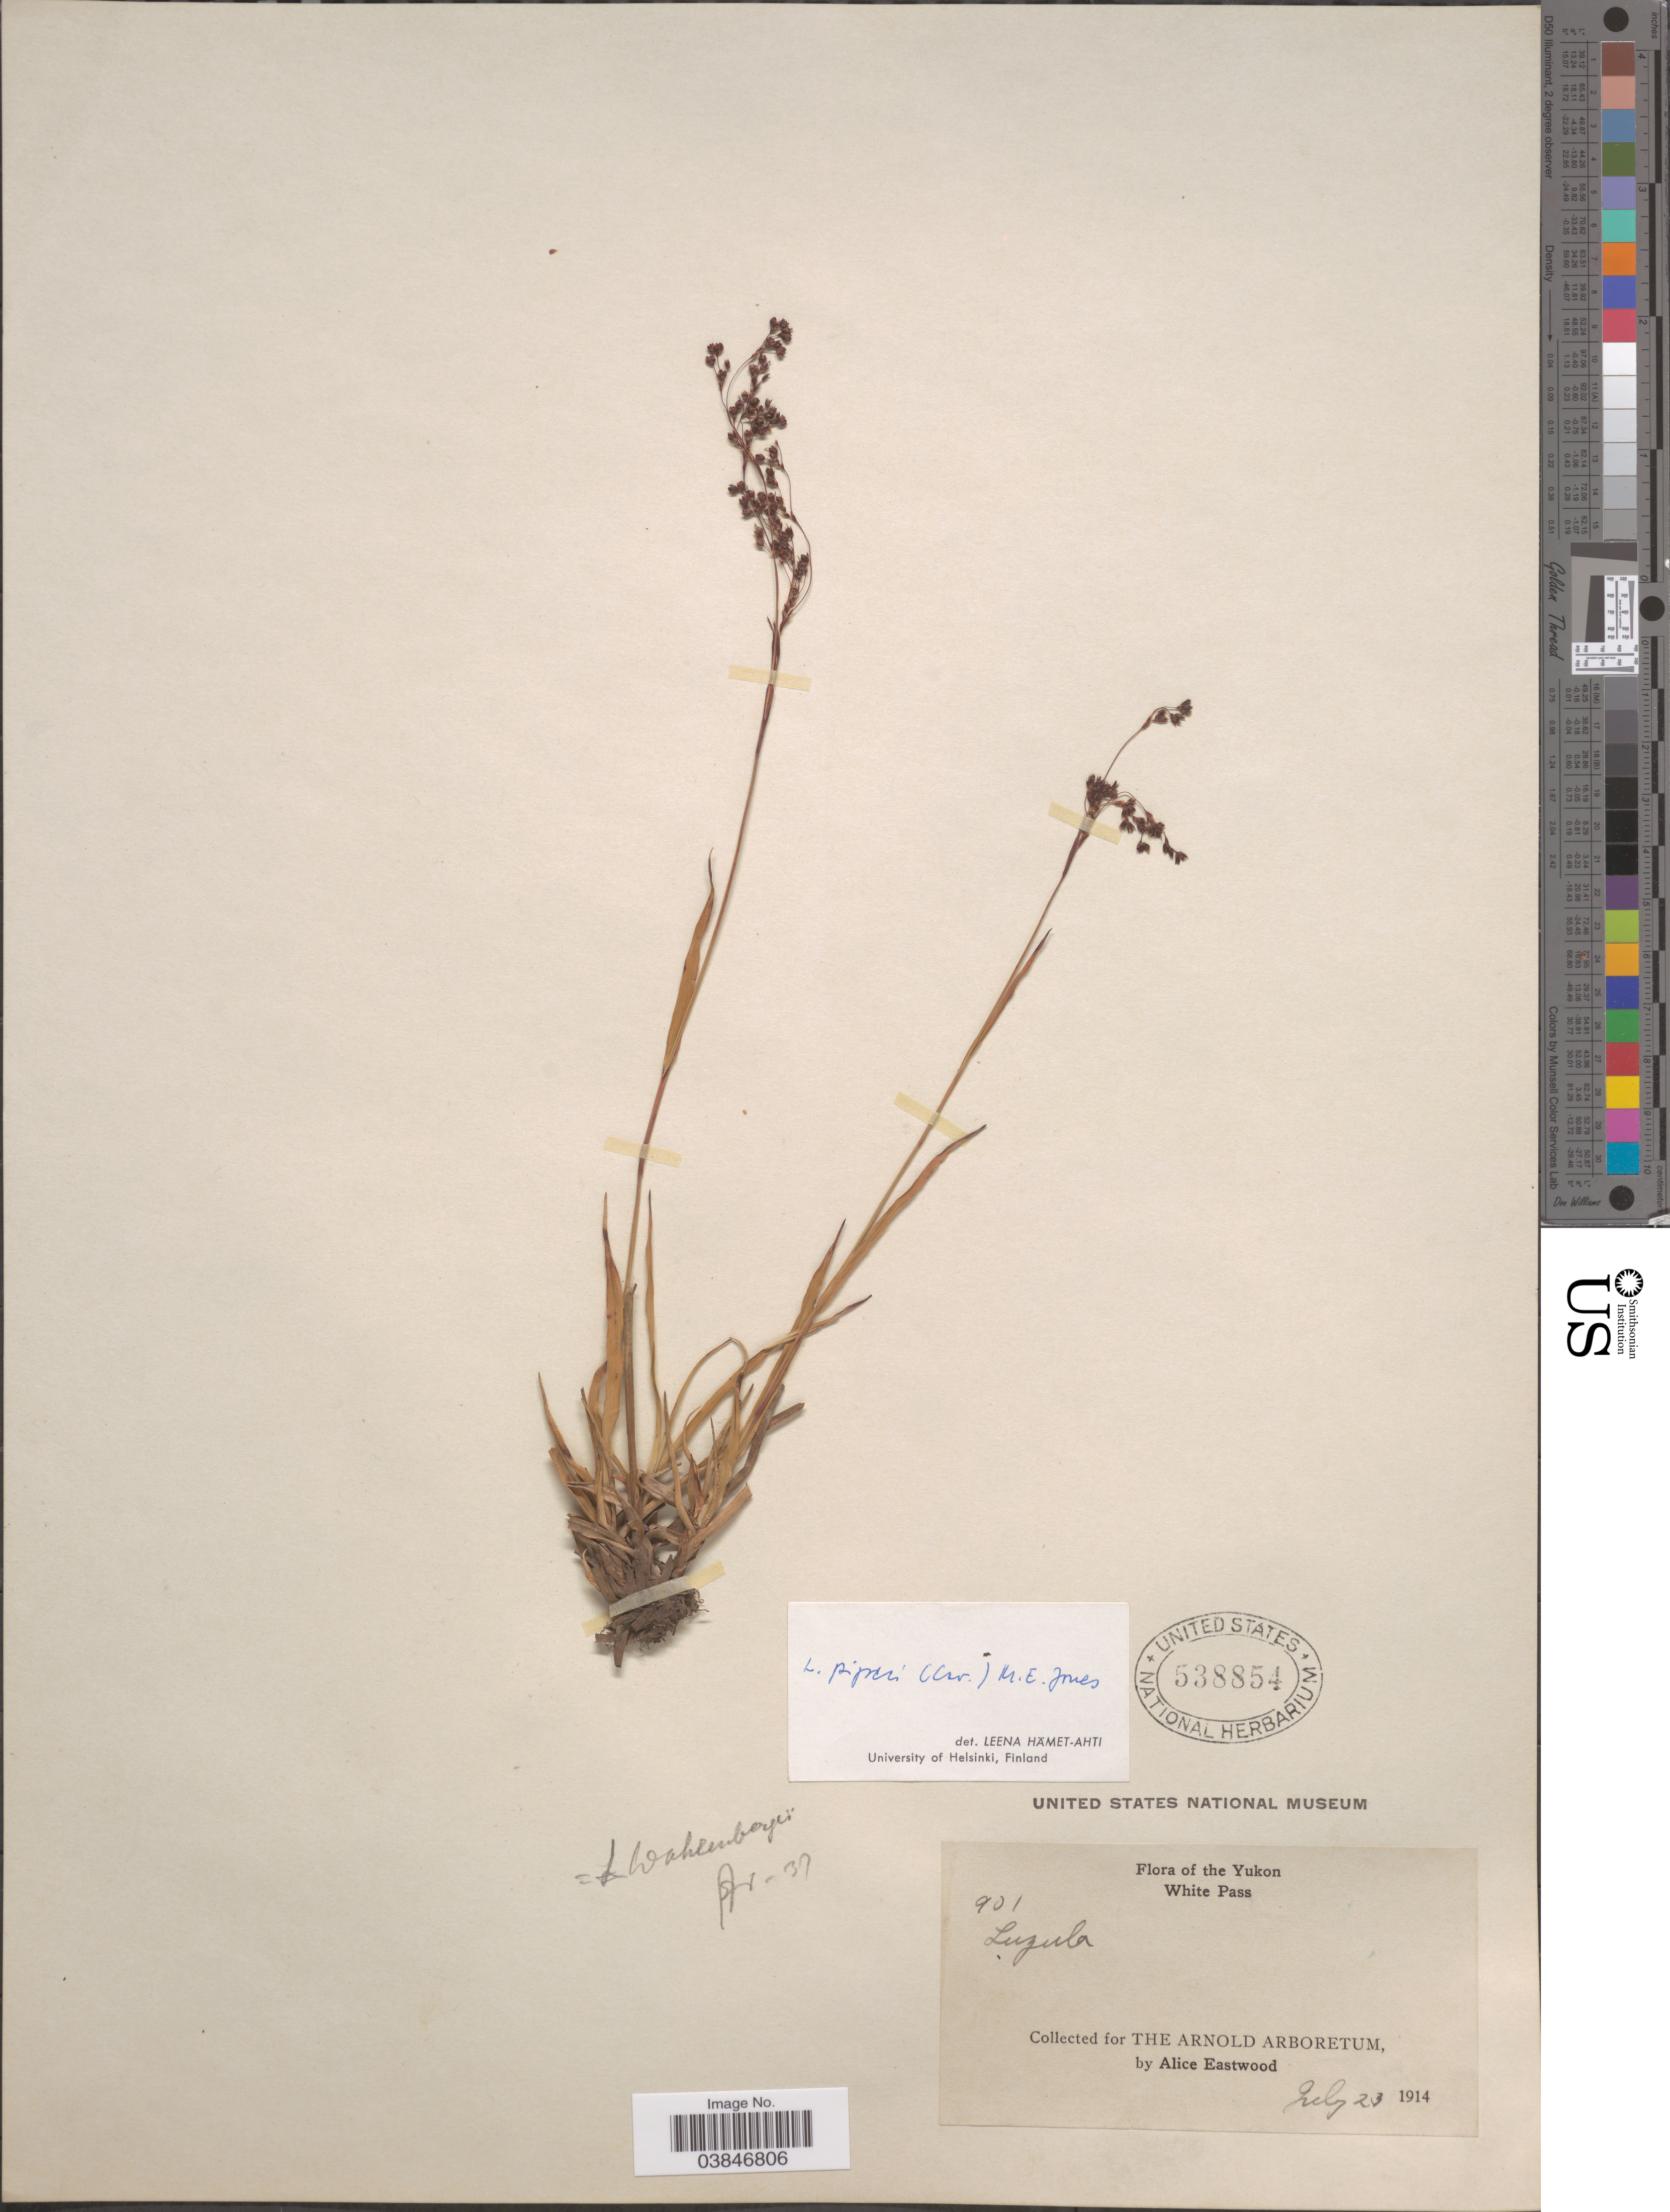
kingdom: Plantae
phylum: Tracheophyta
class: Liliopsida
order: Poales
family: Juncaceae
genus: Luzula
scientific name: Luzula piperi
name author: (Coville) M.E. Jones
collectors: A. Eastwood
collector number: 901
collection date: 1914-07-23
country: Canada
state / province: Yukon Territory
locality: The Yukon. White Pass.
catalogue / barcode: US 538854